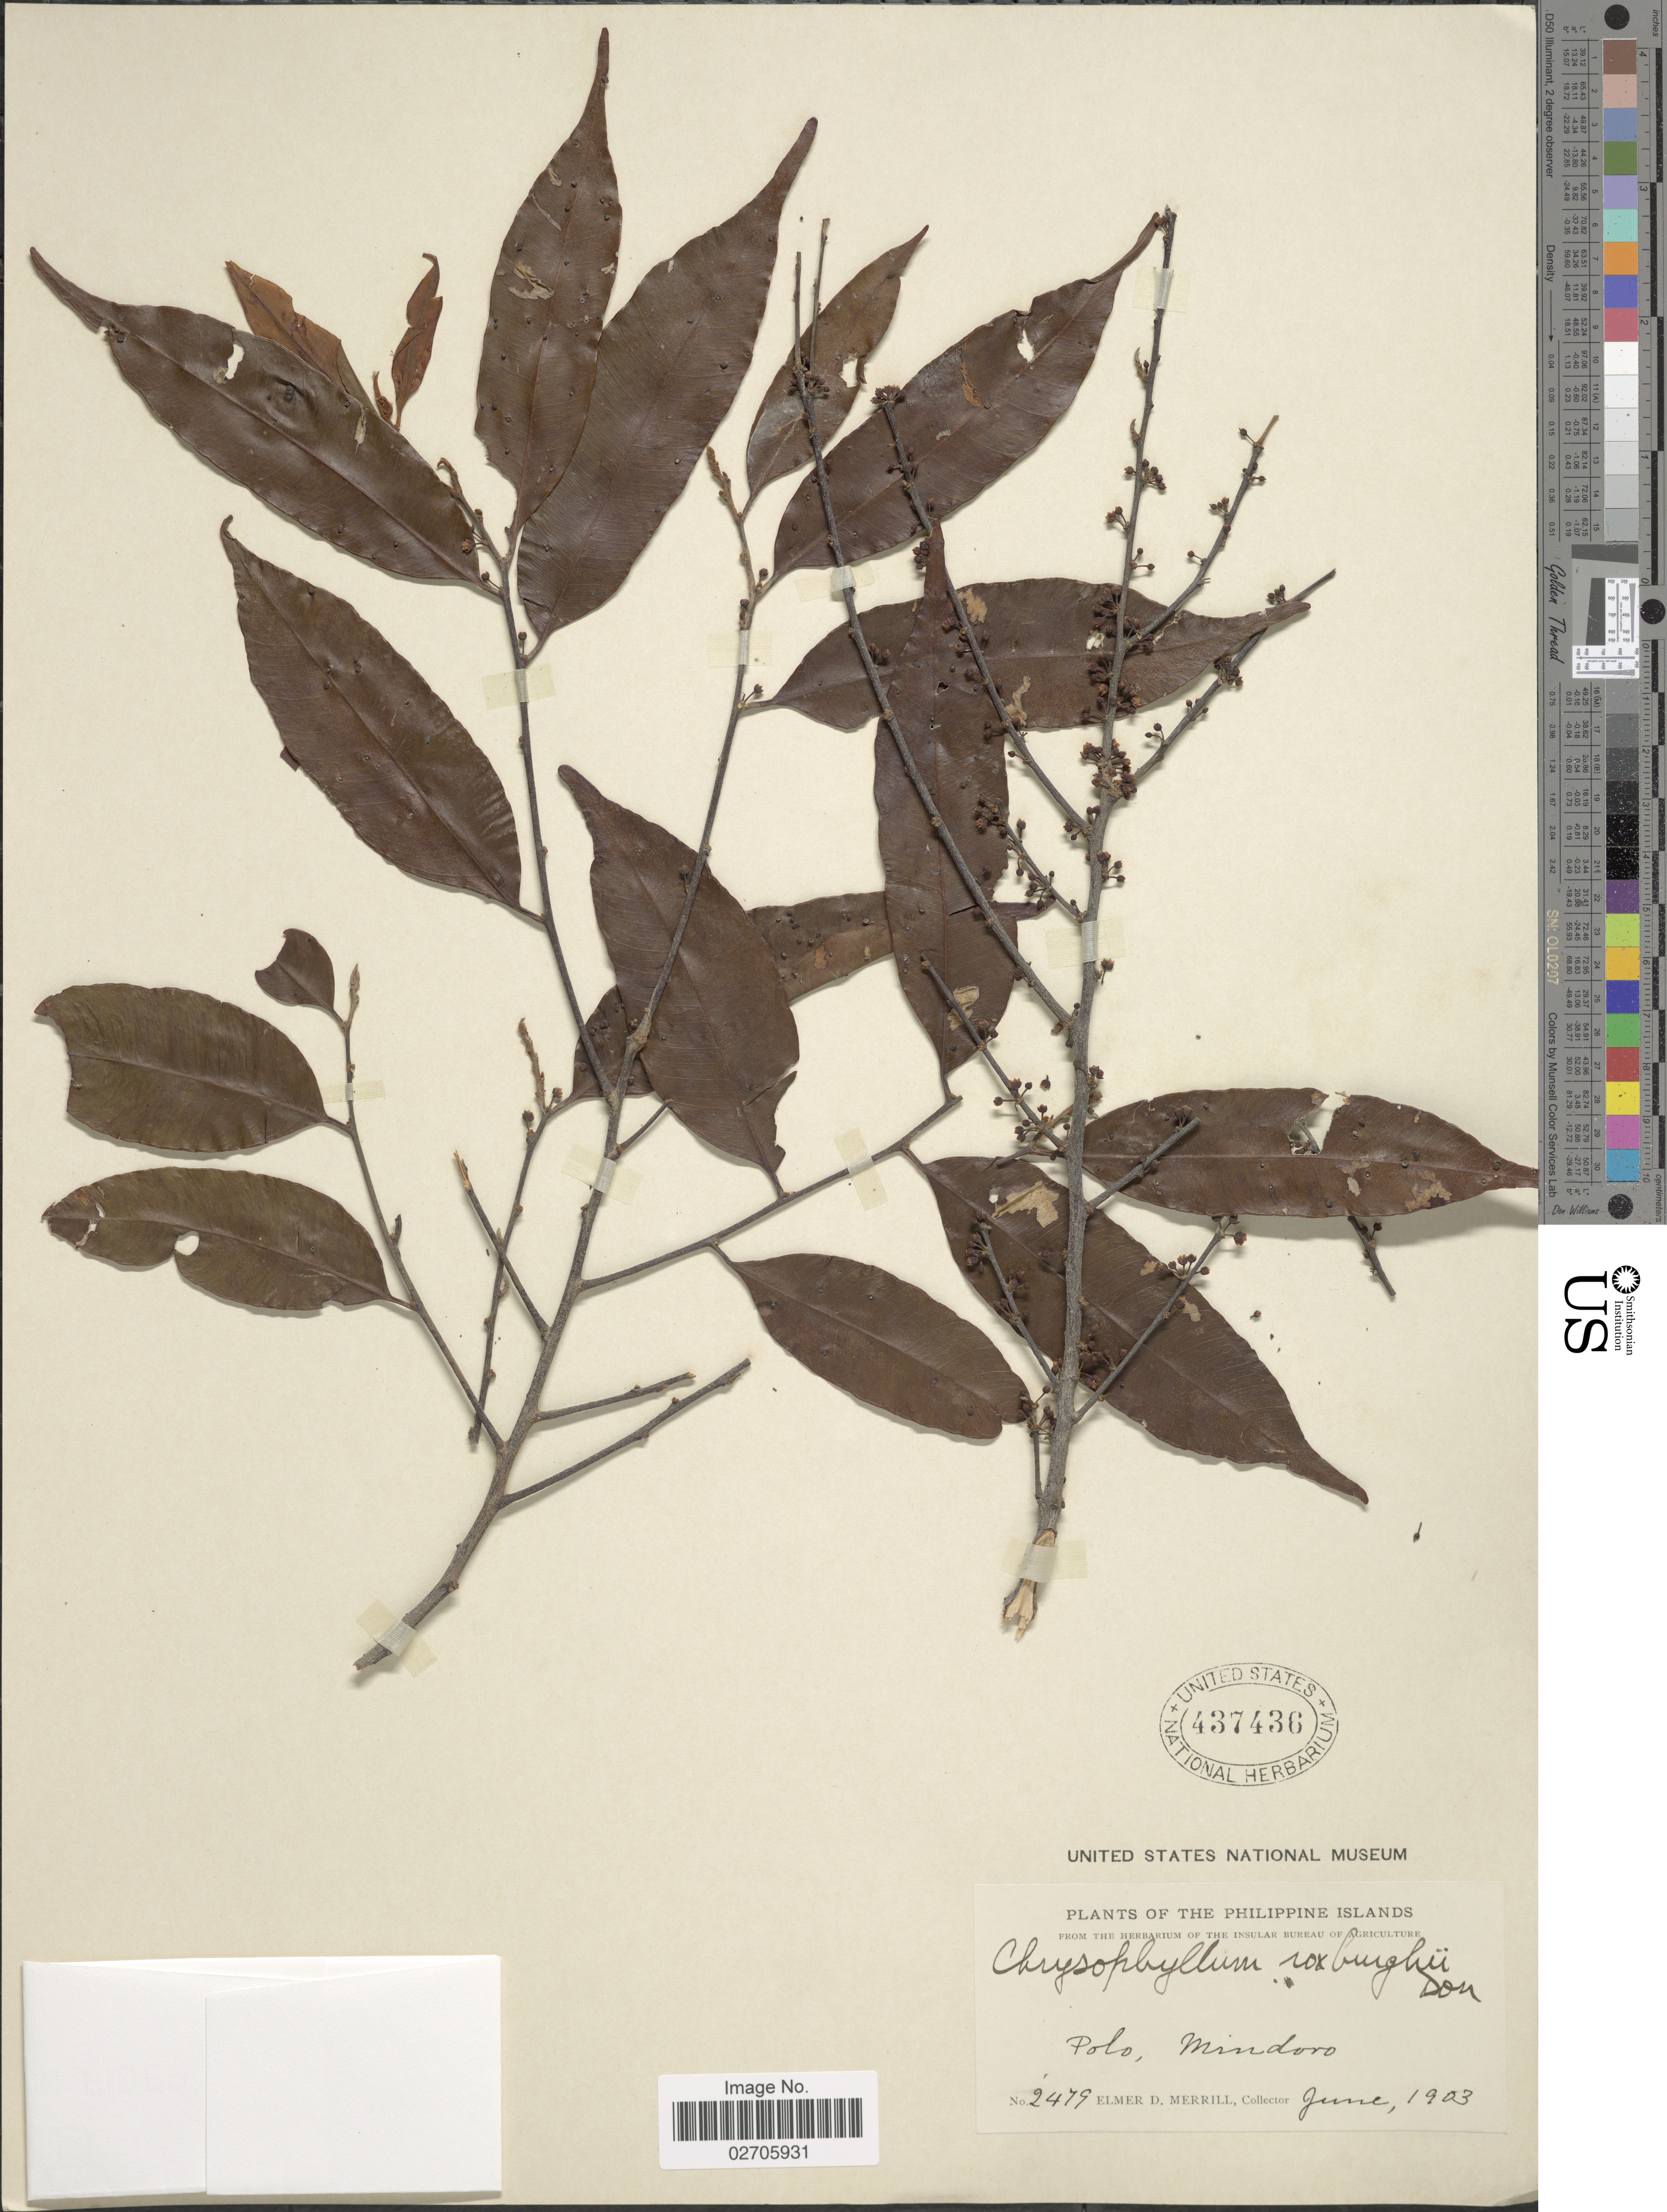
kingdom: Plantae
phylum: Tracheophyta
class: Magnoliopsida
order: Ericales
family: Sapotaceae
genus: Chrysophyllum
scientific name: Chrysophyllum roxburghii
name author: G. Don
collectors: E. D. Merrill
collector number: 2479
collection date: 1903-06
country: Philippines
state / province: Mimaropa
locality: The Philippine Islands, Polo, Mindoro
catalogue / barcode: US 437436